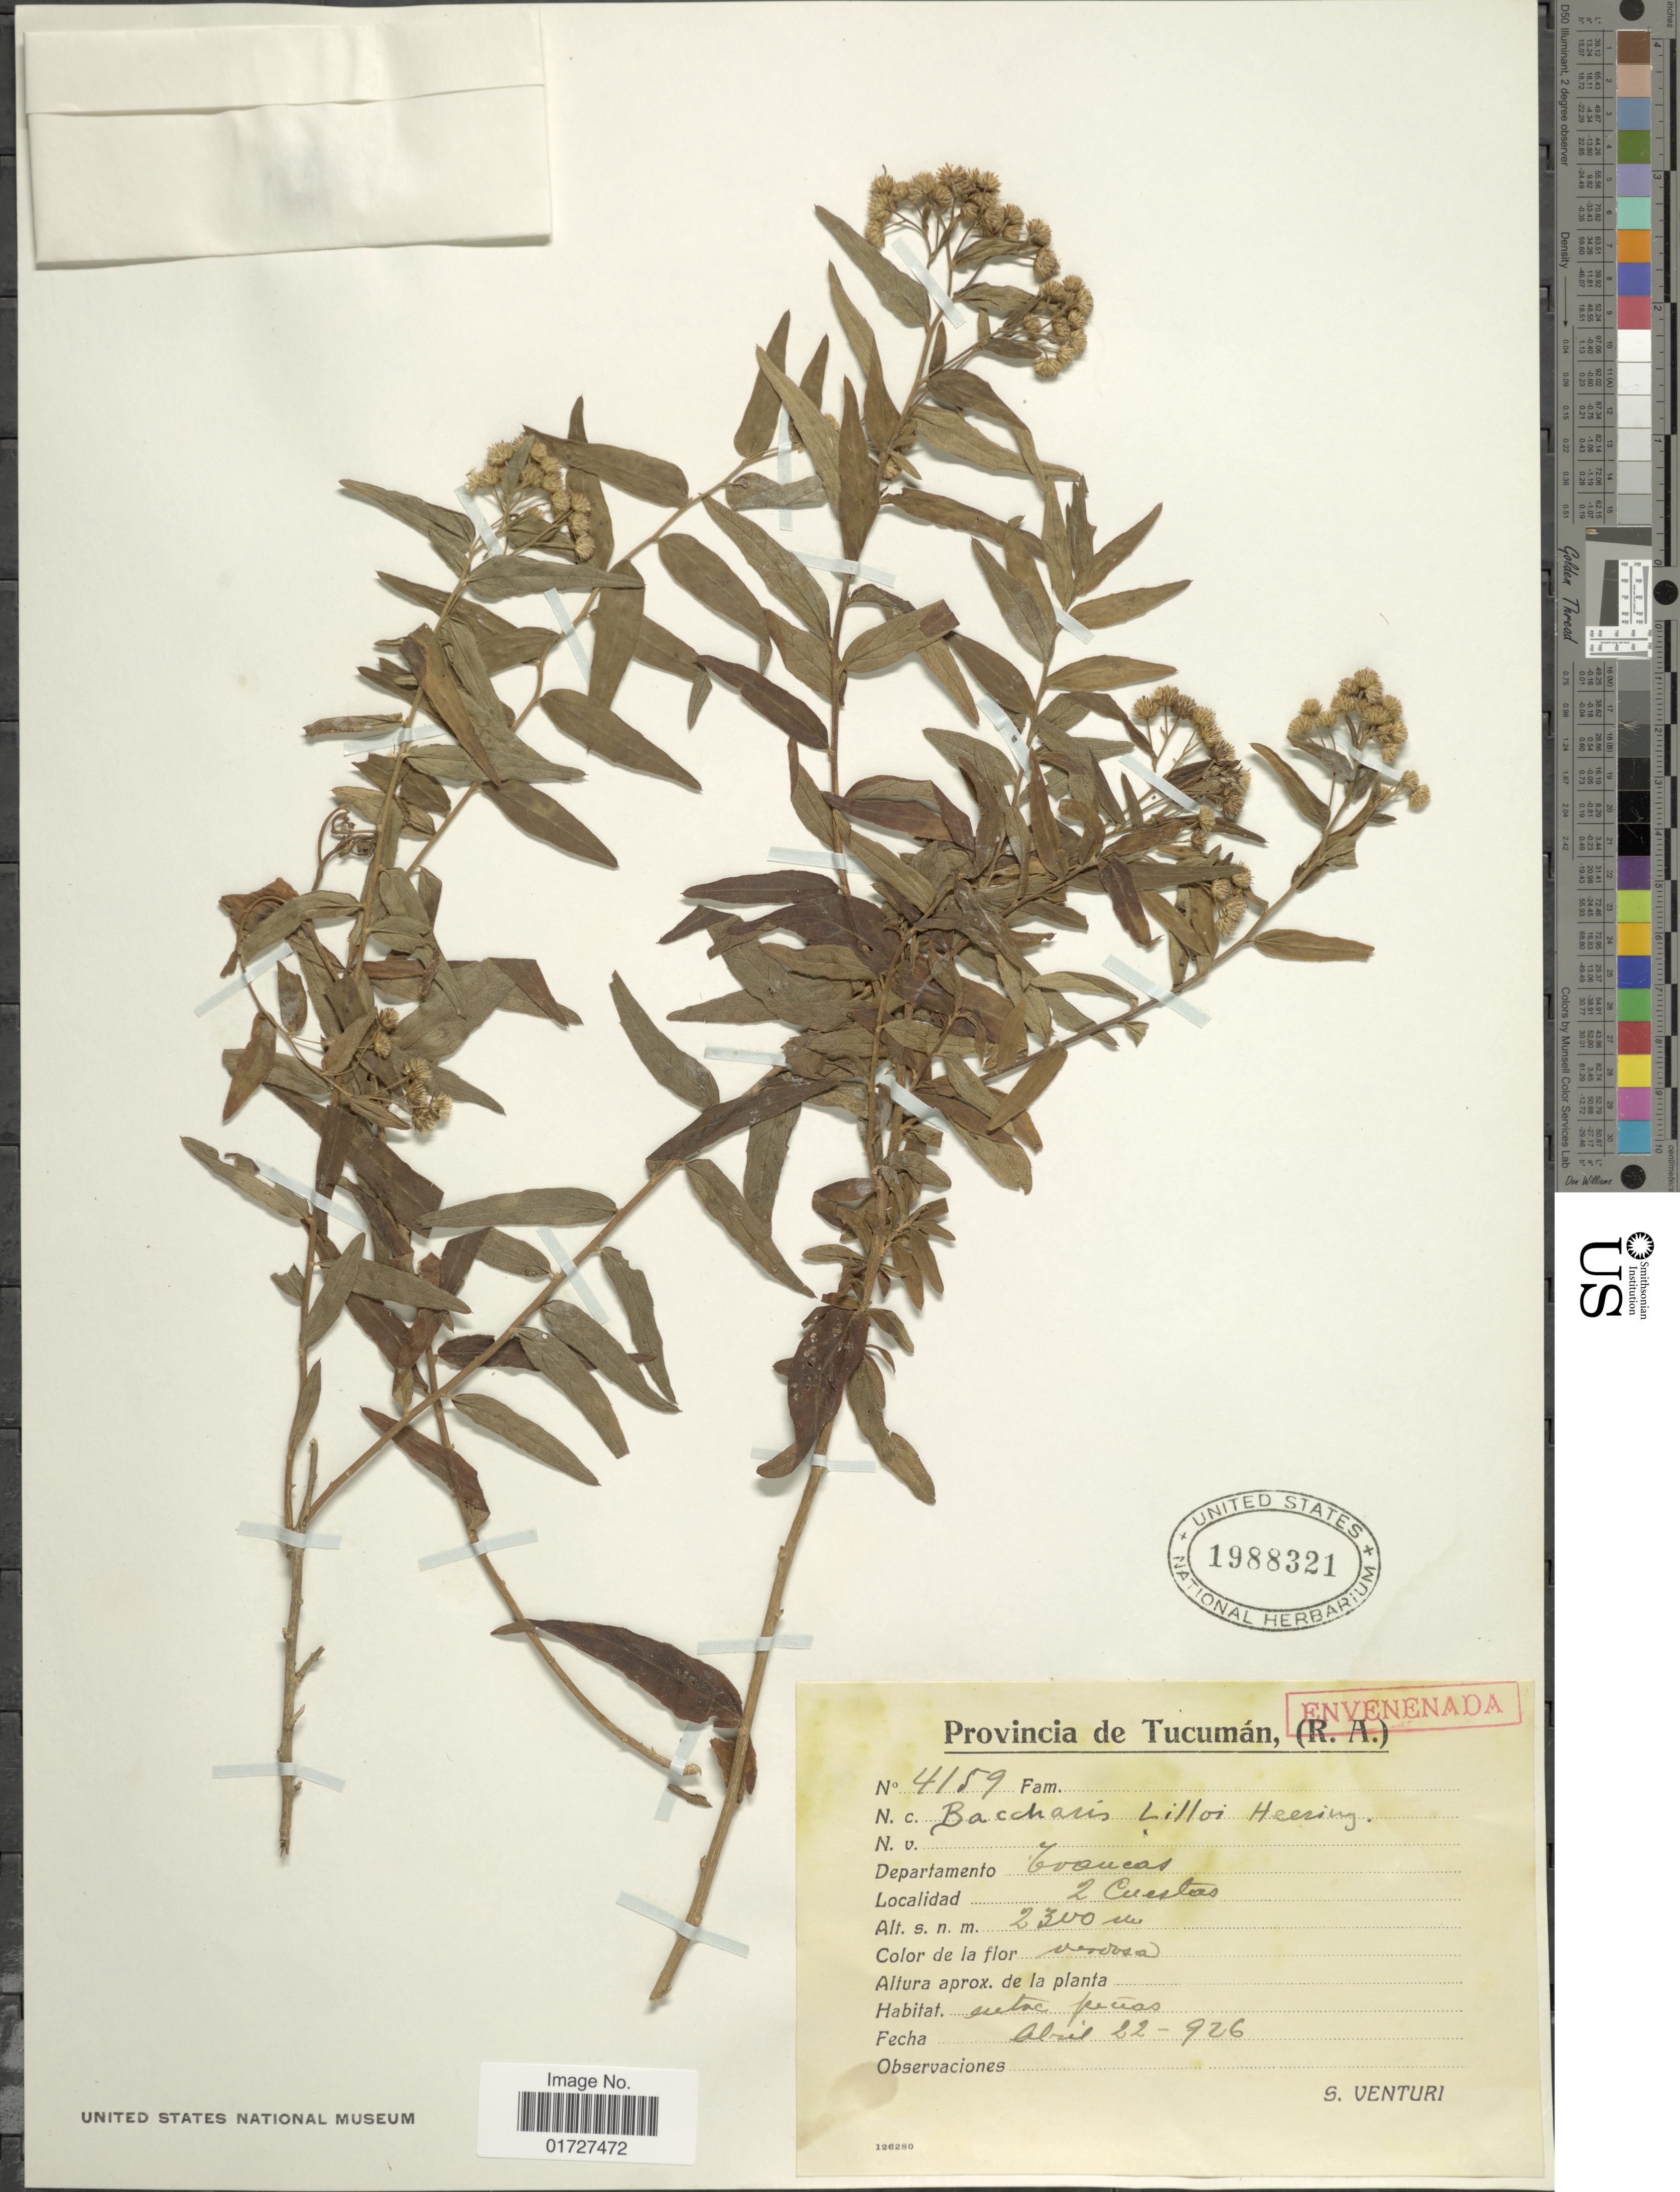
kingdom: Plantae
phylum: Tracheophyta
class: Magnoliopsida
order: Asterales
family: Asteraceae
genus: Baccharis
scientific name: Baccharis lilloi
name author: Heering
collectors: S. Venturi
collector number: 4159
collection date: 1926-04-22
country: Argentina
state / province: Tucuman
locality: Departamento Zuqucas, 2 Cuesta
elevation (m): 2300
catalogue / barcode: US 1988321